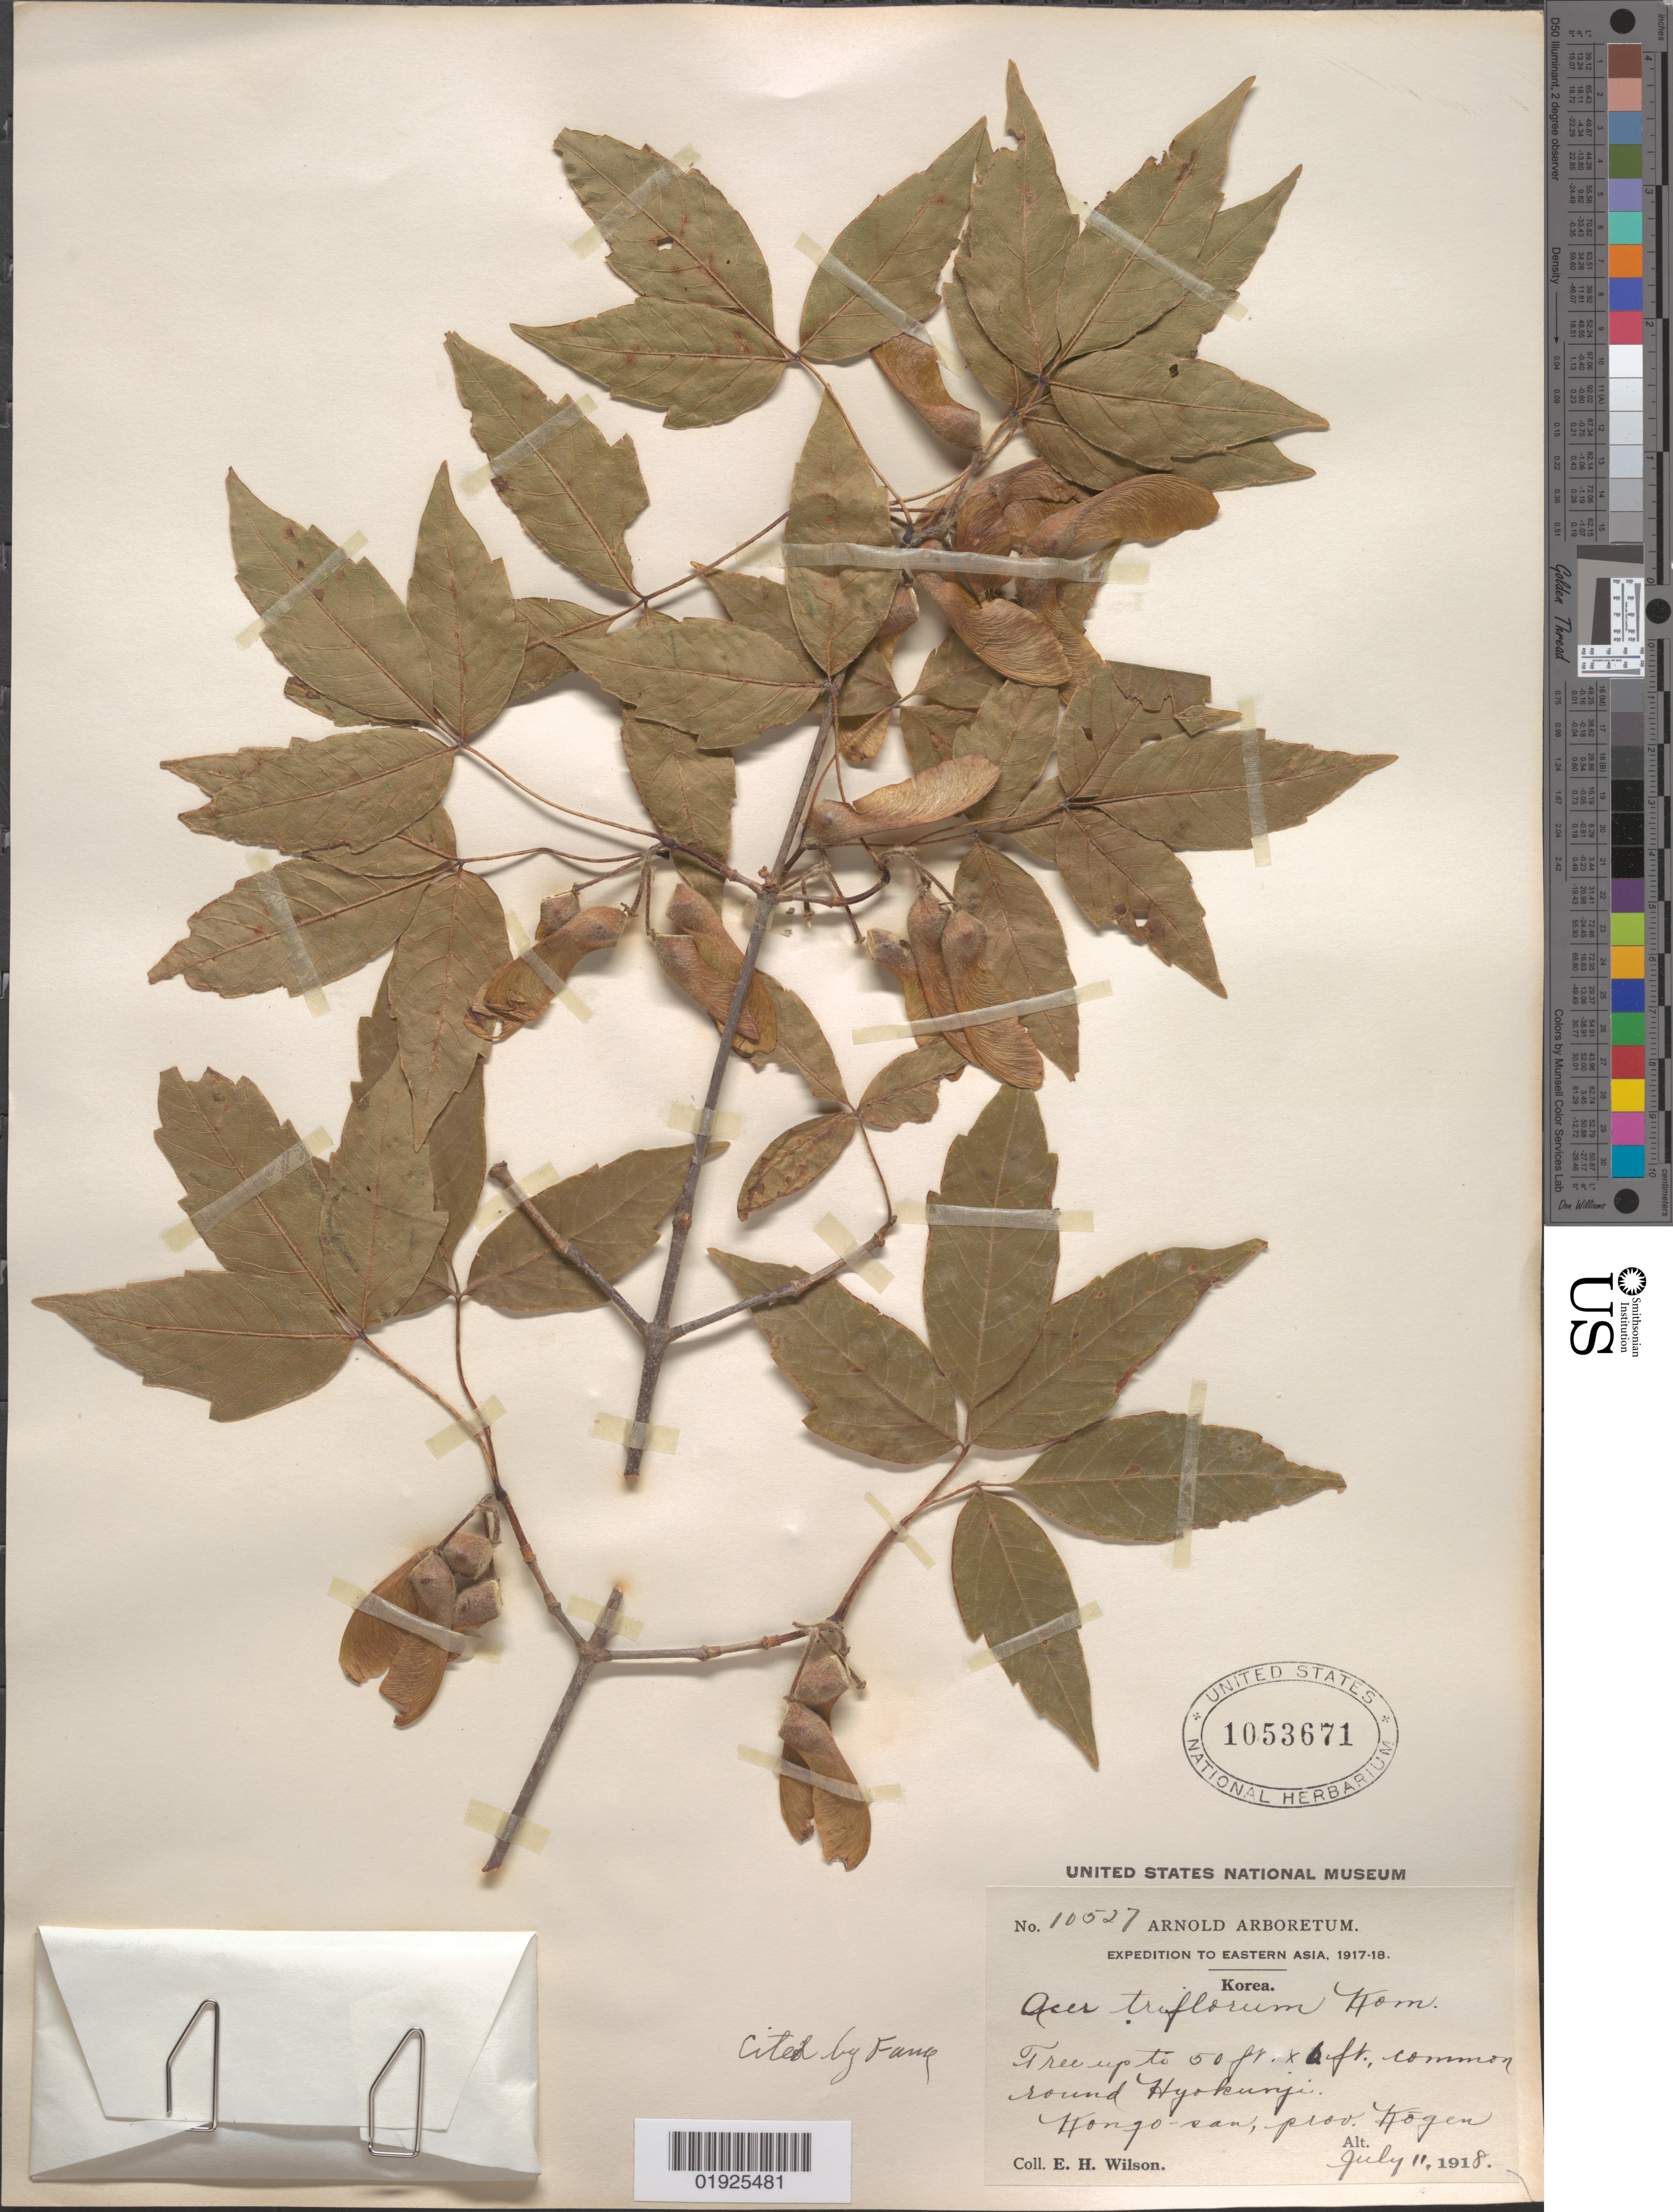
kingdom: Plantae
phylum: Tracheophyta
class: Magnoliopsida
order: Sapindales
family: Sapindaceae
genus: Acer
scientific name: Acer triflorum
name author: Kom.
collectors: E. H. Wilson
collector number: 10527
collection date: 1918-07-11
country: North Korea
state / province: Kangwon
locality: Prov. Kogen. Hyokunji [Pyohunsa?], Kongo-san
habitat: Common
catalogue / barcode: US 1053671